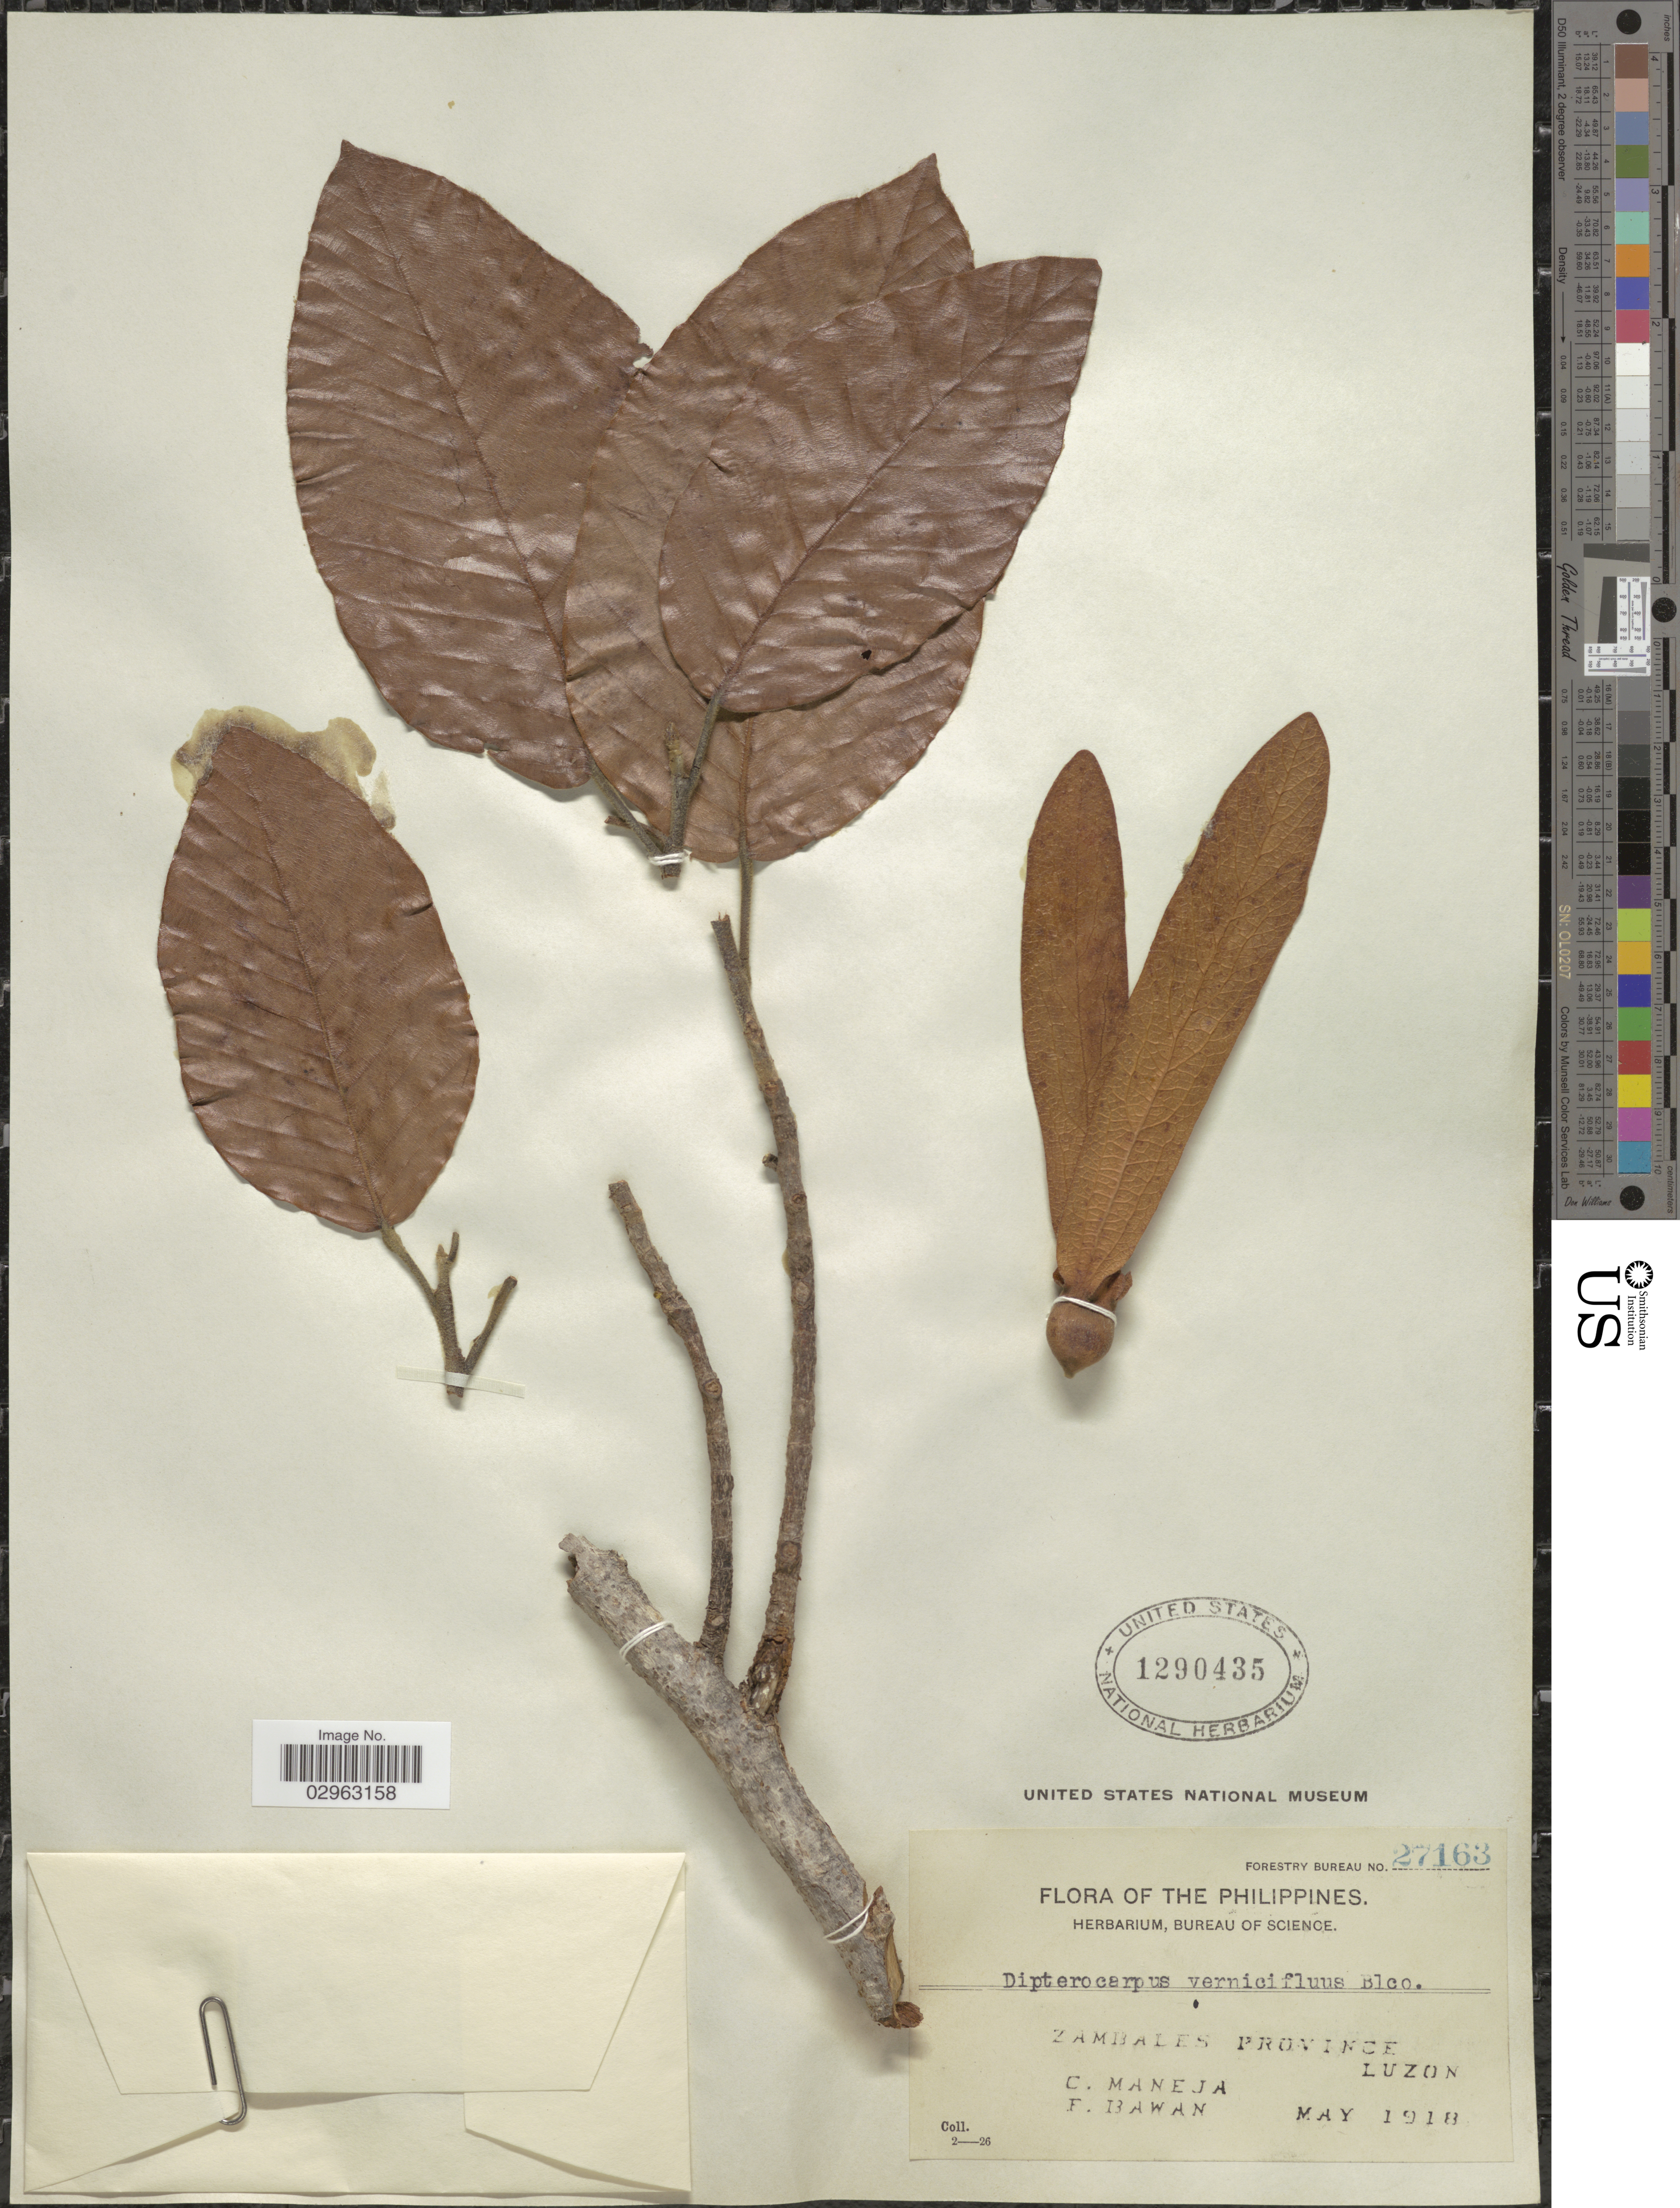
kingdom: Plantae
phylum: Tracheophyta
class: Magnoliopsida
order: Malvales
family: Dipterocarpaceae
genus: Dipterocarpus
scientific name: Dipterocarpus vernicifluus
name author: Blanco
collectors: C. Maneja & F. Bawan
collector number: Forestry Bureau 27163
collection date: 1918-05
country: Philippines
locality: Zambales Province, Luzon.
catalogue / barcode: US 1290435